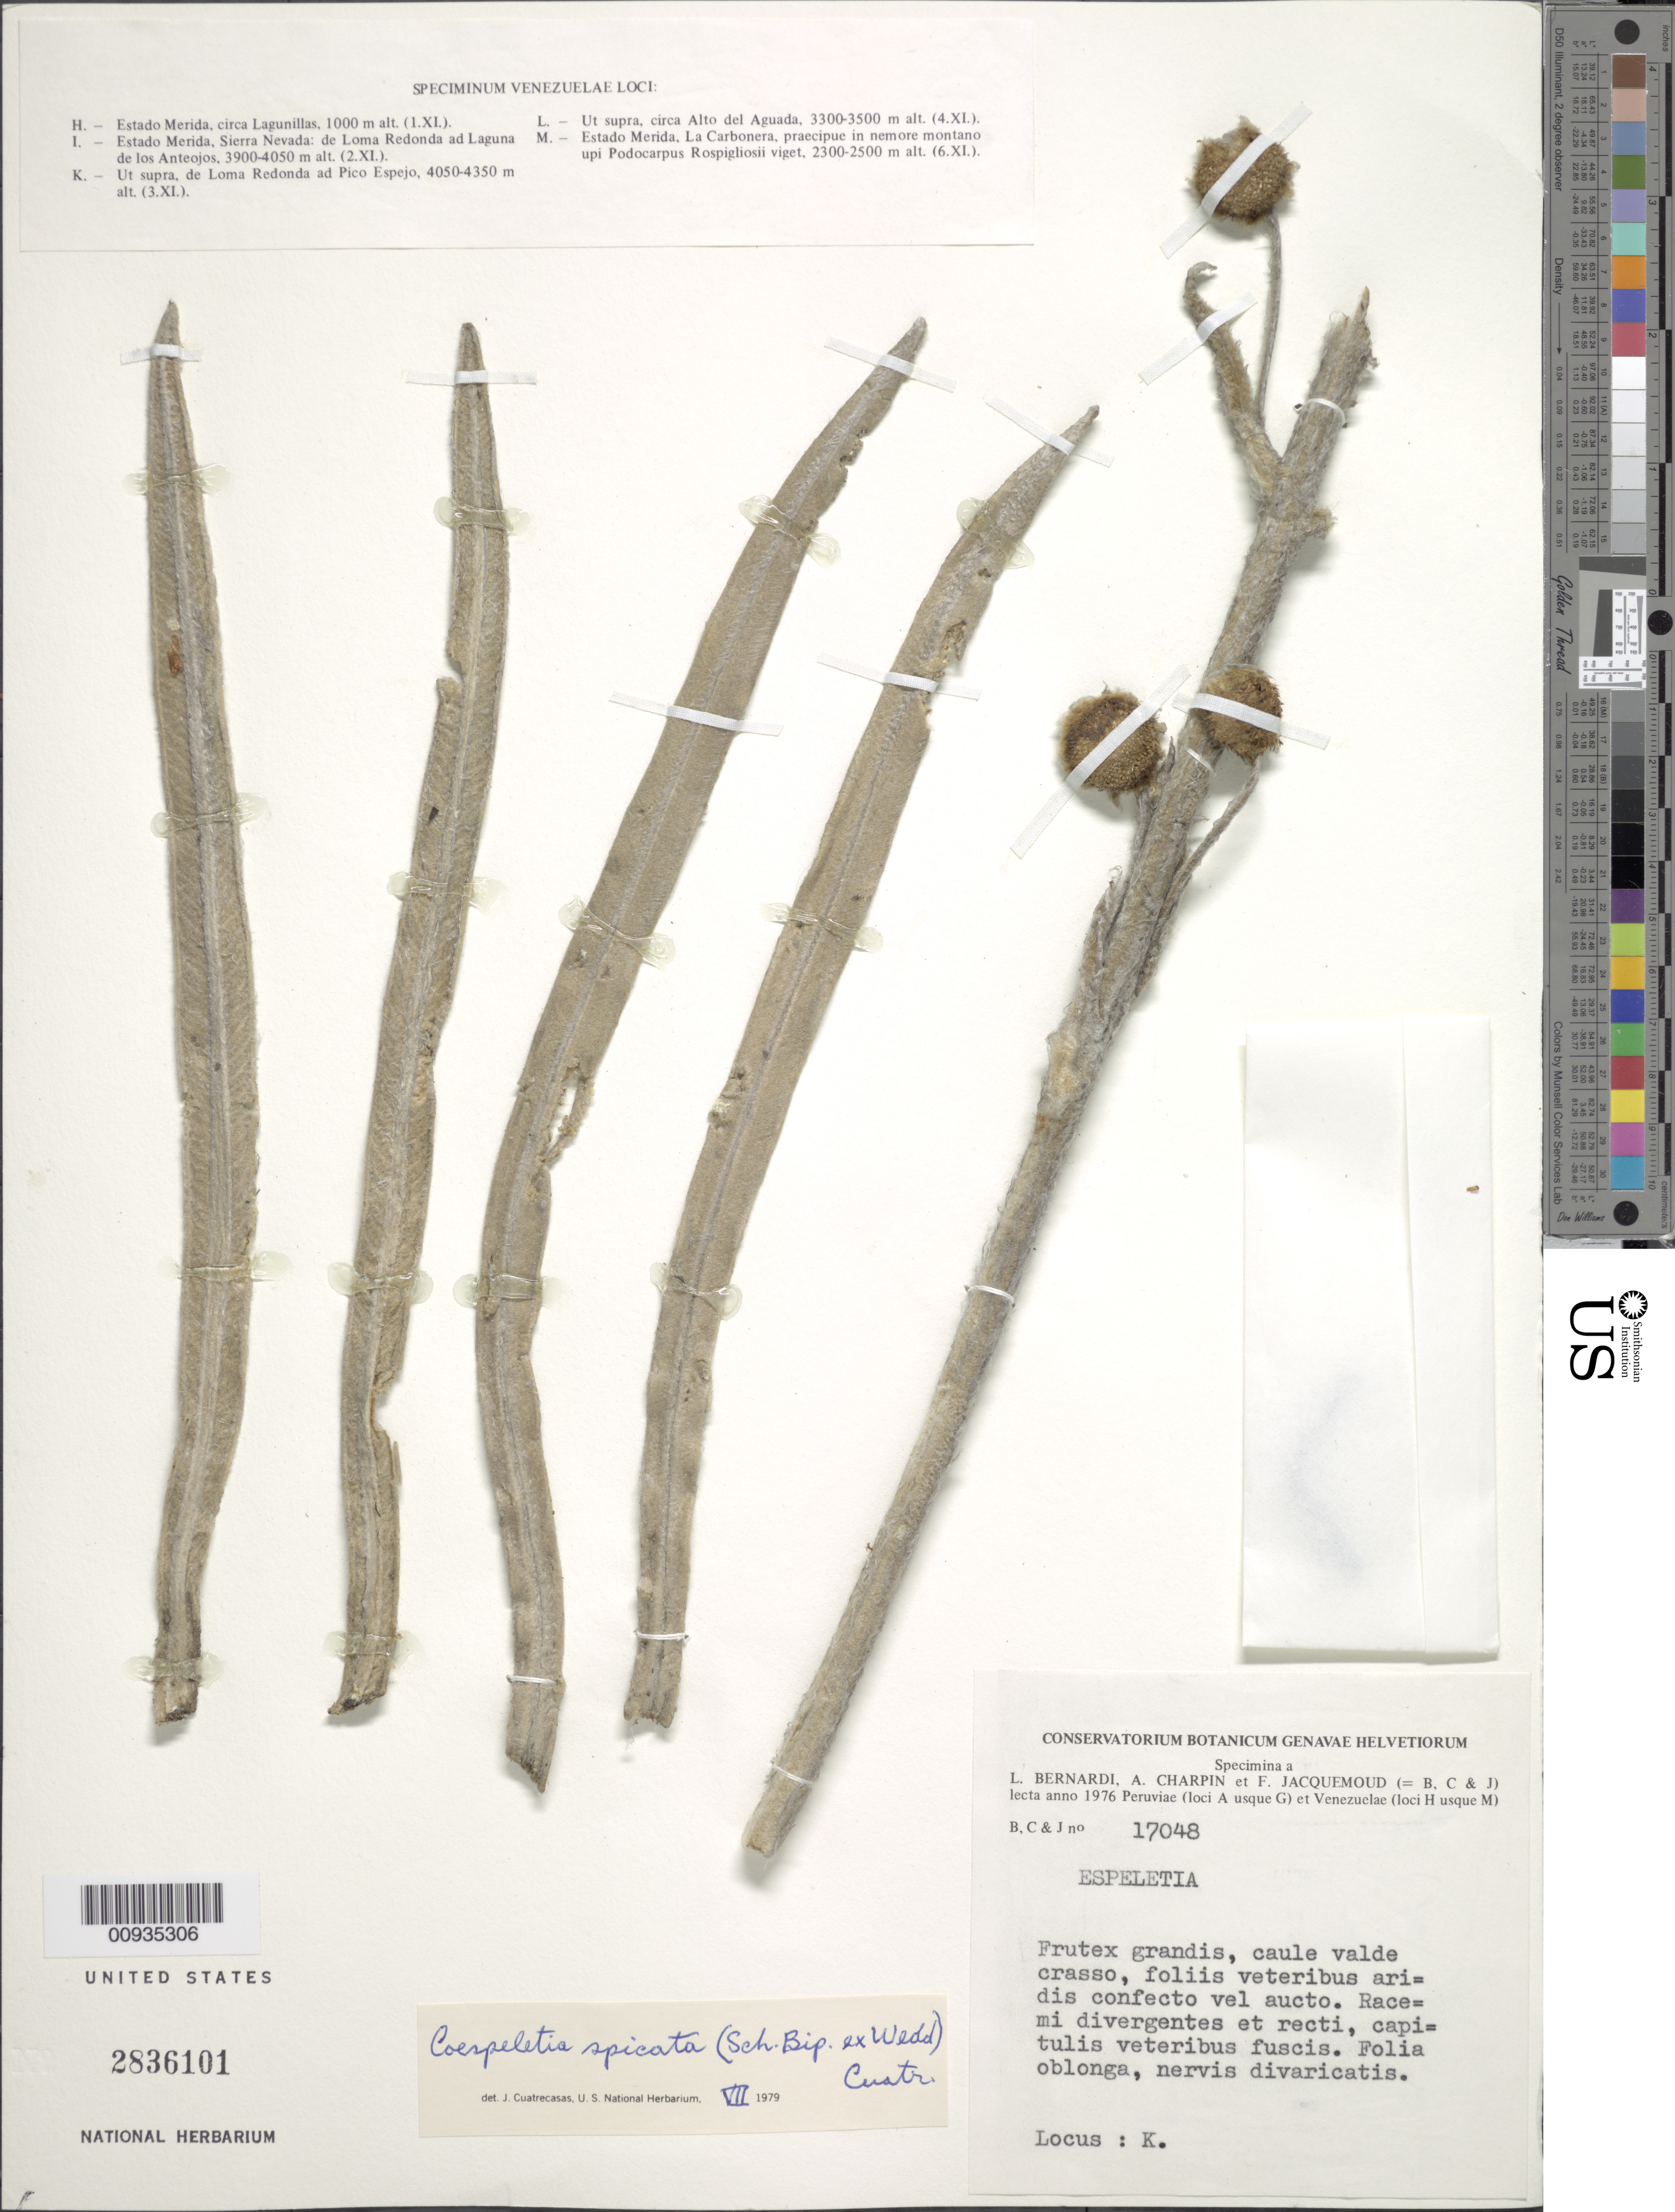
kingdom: Plantae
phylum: Tracheophyta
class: Magnoliopsida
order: Asterales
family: Asteraceae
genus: Coespeletia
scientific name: Coespeletia spicata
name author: (Sch. Bip. ex Wedd.) Cuatrec.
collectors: L. Bernardi, A. Charpin & F. Jacquemoud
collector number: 17048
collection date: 1976-12-03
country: Venezuela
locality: Ut Supra, de Loma Redonda ad Pico Espejo.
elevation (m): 4050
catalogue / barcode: US 2836101